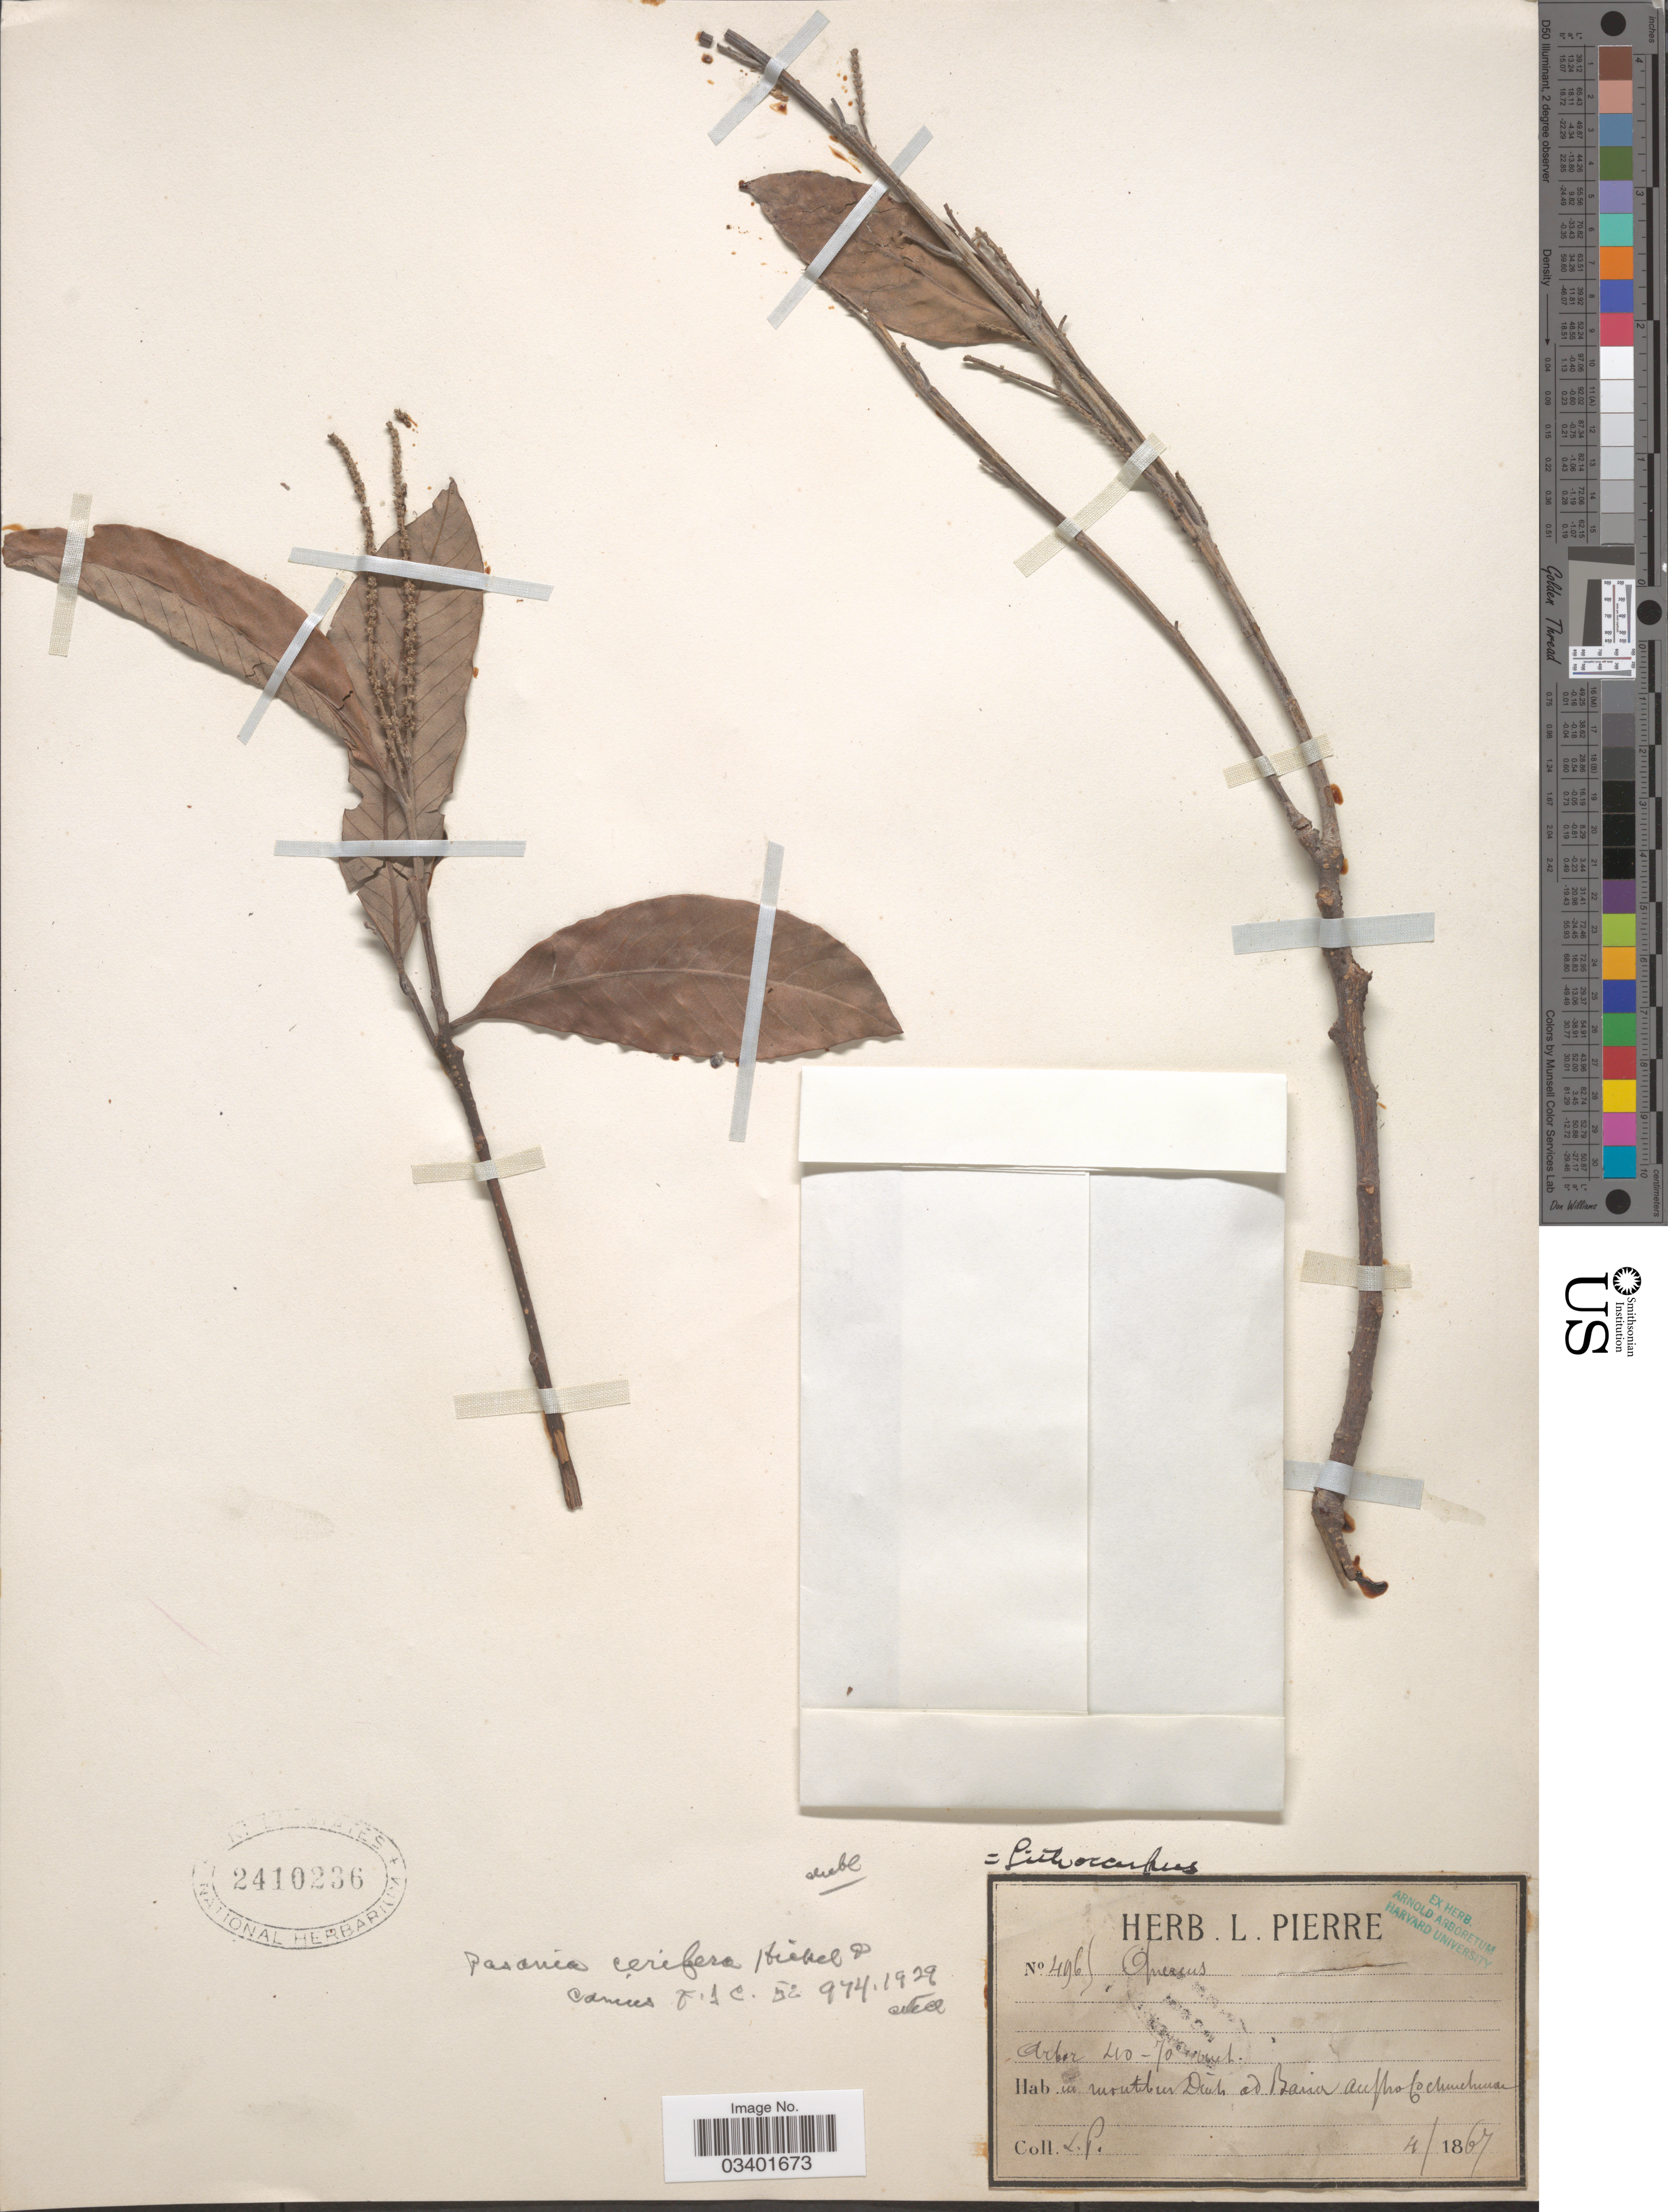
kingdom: Plantae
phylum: Tracheophyta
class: Magnoliopsida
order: Fagales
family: Betulaceae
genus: Betula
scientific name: Betula cerifer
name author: (Hickel & A. Camus) A. Camus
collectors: L. Pierre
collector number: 4965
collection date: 1867-04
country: Vietnam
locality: In montibus Dinh ad Baria austro cochinchinae.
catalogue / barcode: US 2410236